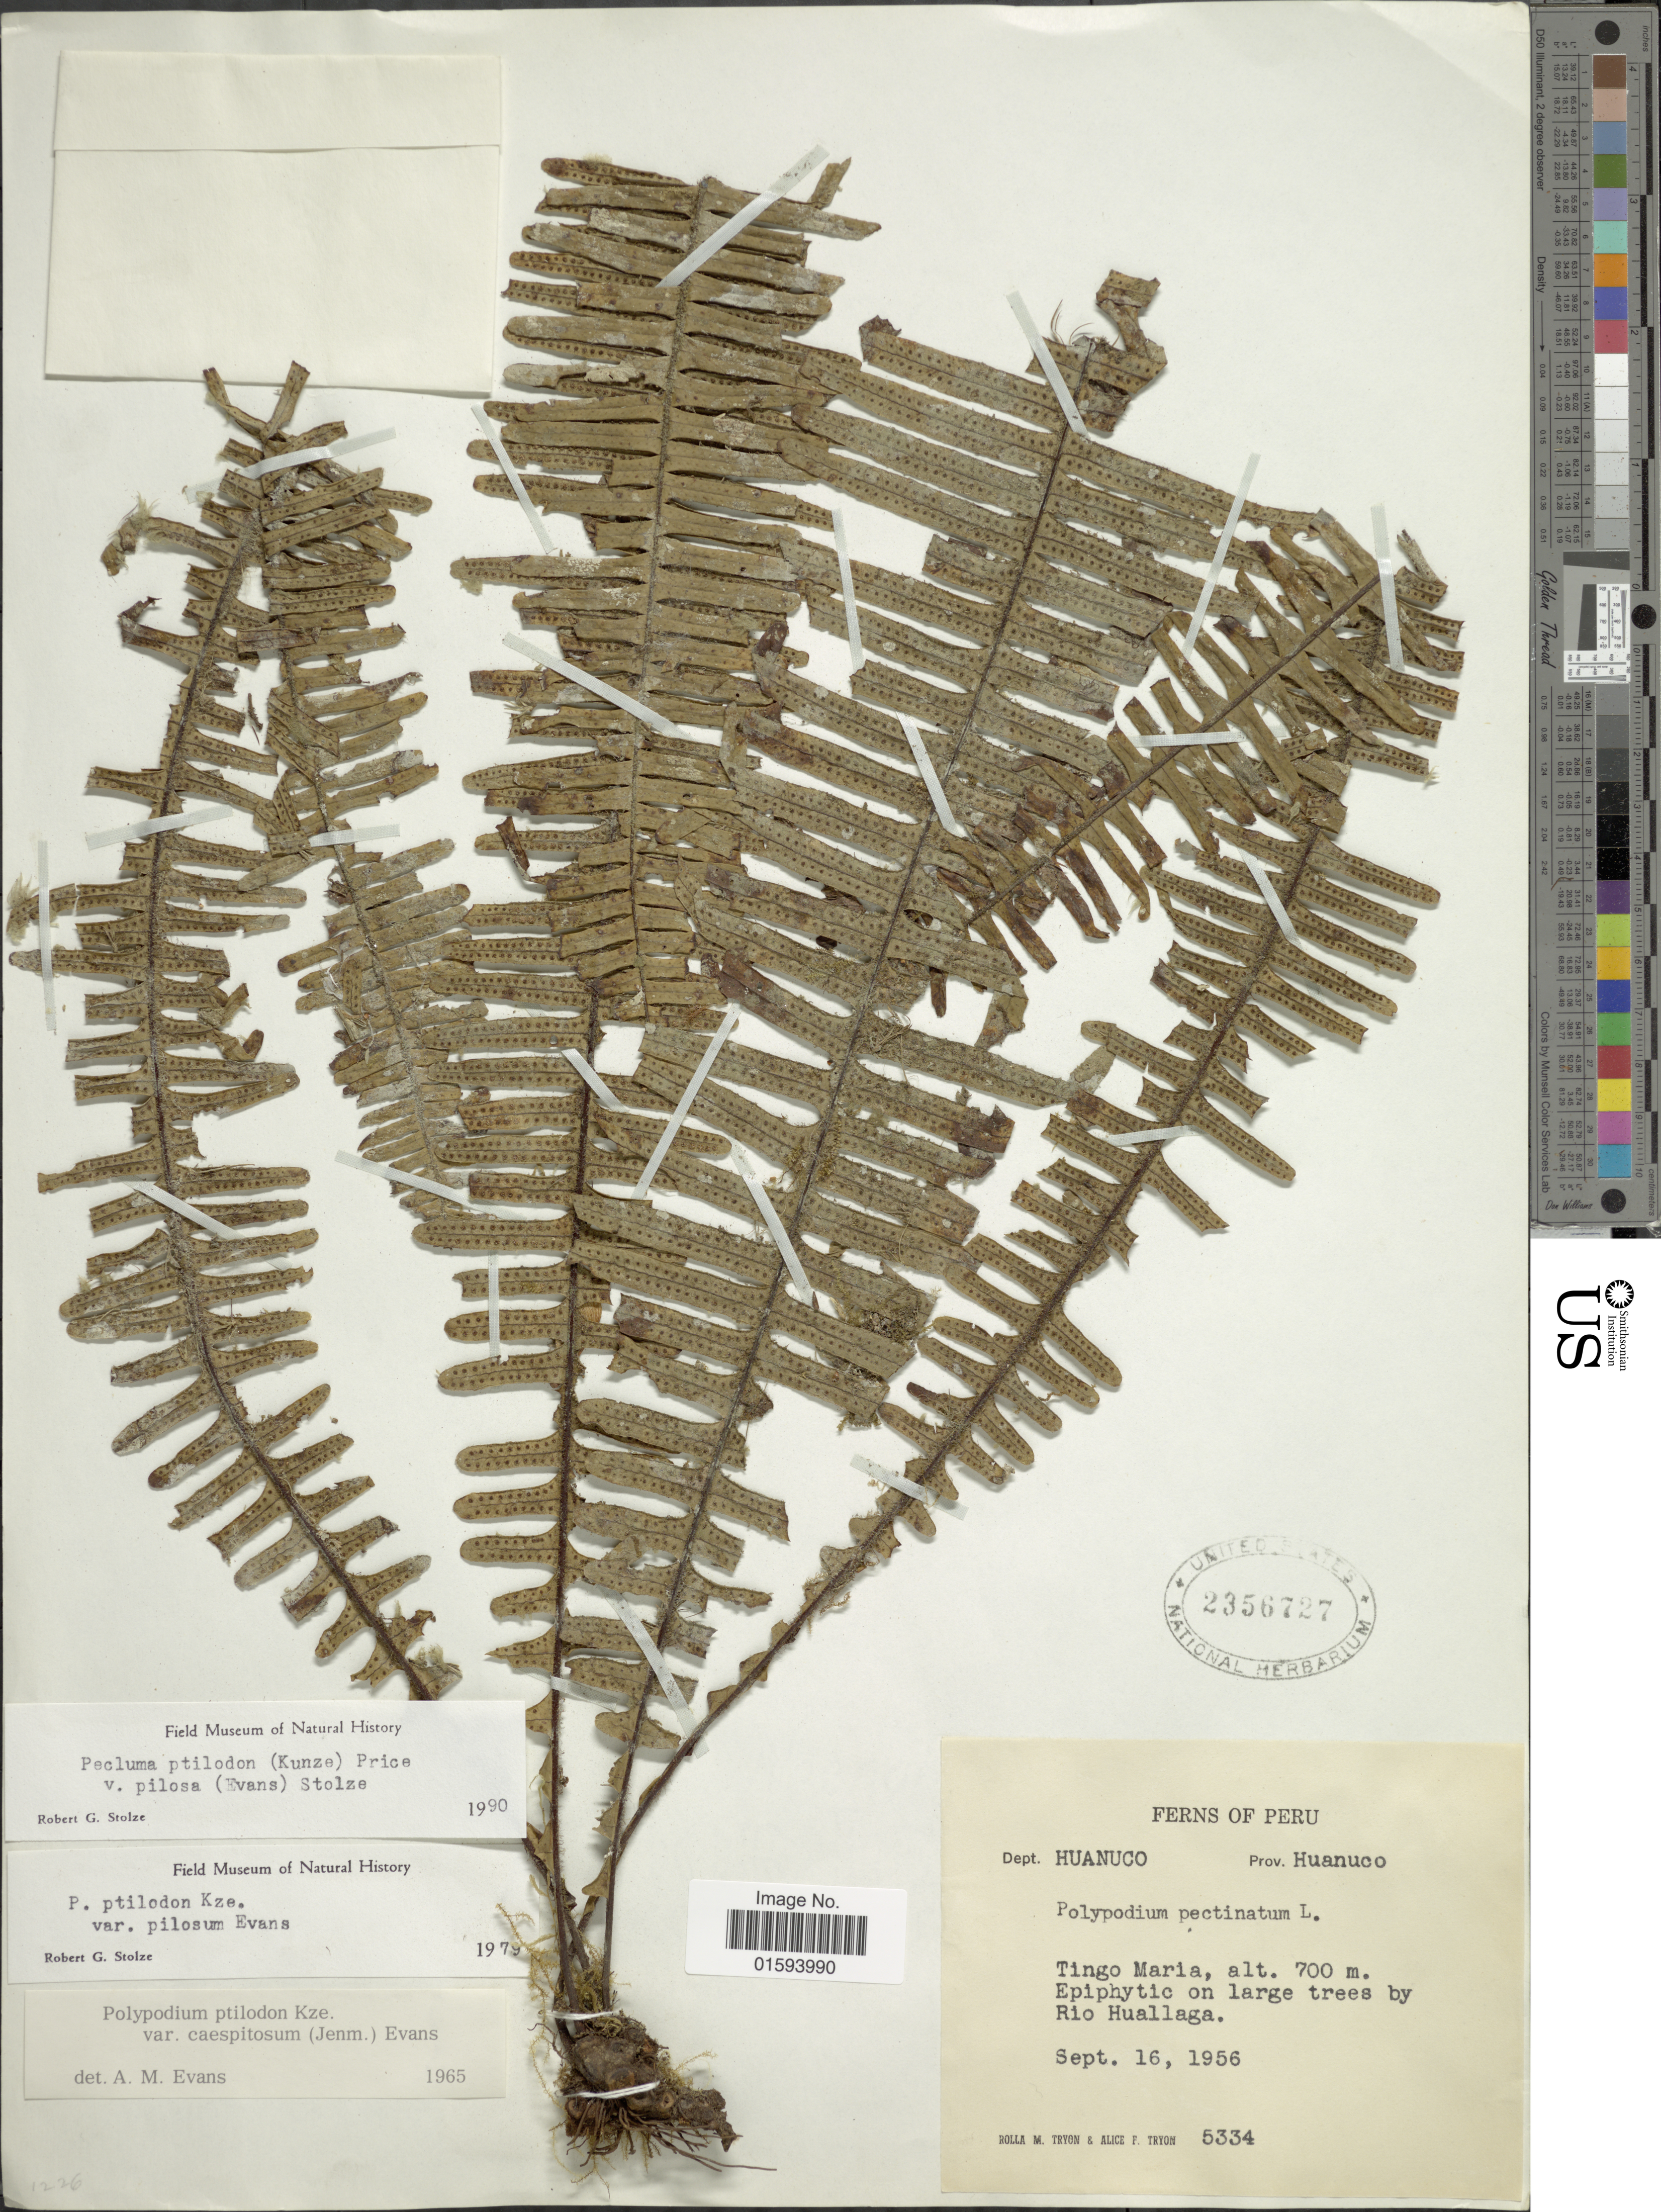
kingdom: Plantae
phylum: Tracheophyta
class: Polypodiopsida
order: Polypodiales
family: Polypodiaceae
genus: Pecluma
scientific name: Pecluma ptilodos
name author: (Kunze) Price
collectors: R. M. Tryon & A. F. Tryon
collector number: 5334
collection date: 1956-09-16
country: Peru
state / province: Huánuco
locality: Dept. Huanuco. Prov. Huanuco. Tingo Maria. Epiphytic on large trees by Rio Huallaga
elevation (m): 700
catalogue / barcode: US 2356727